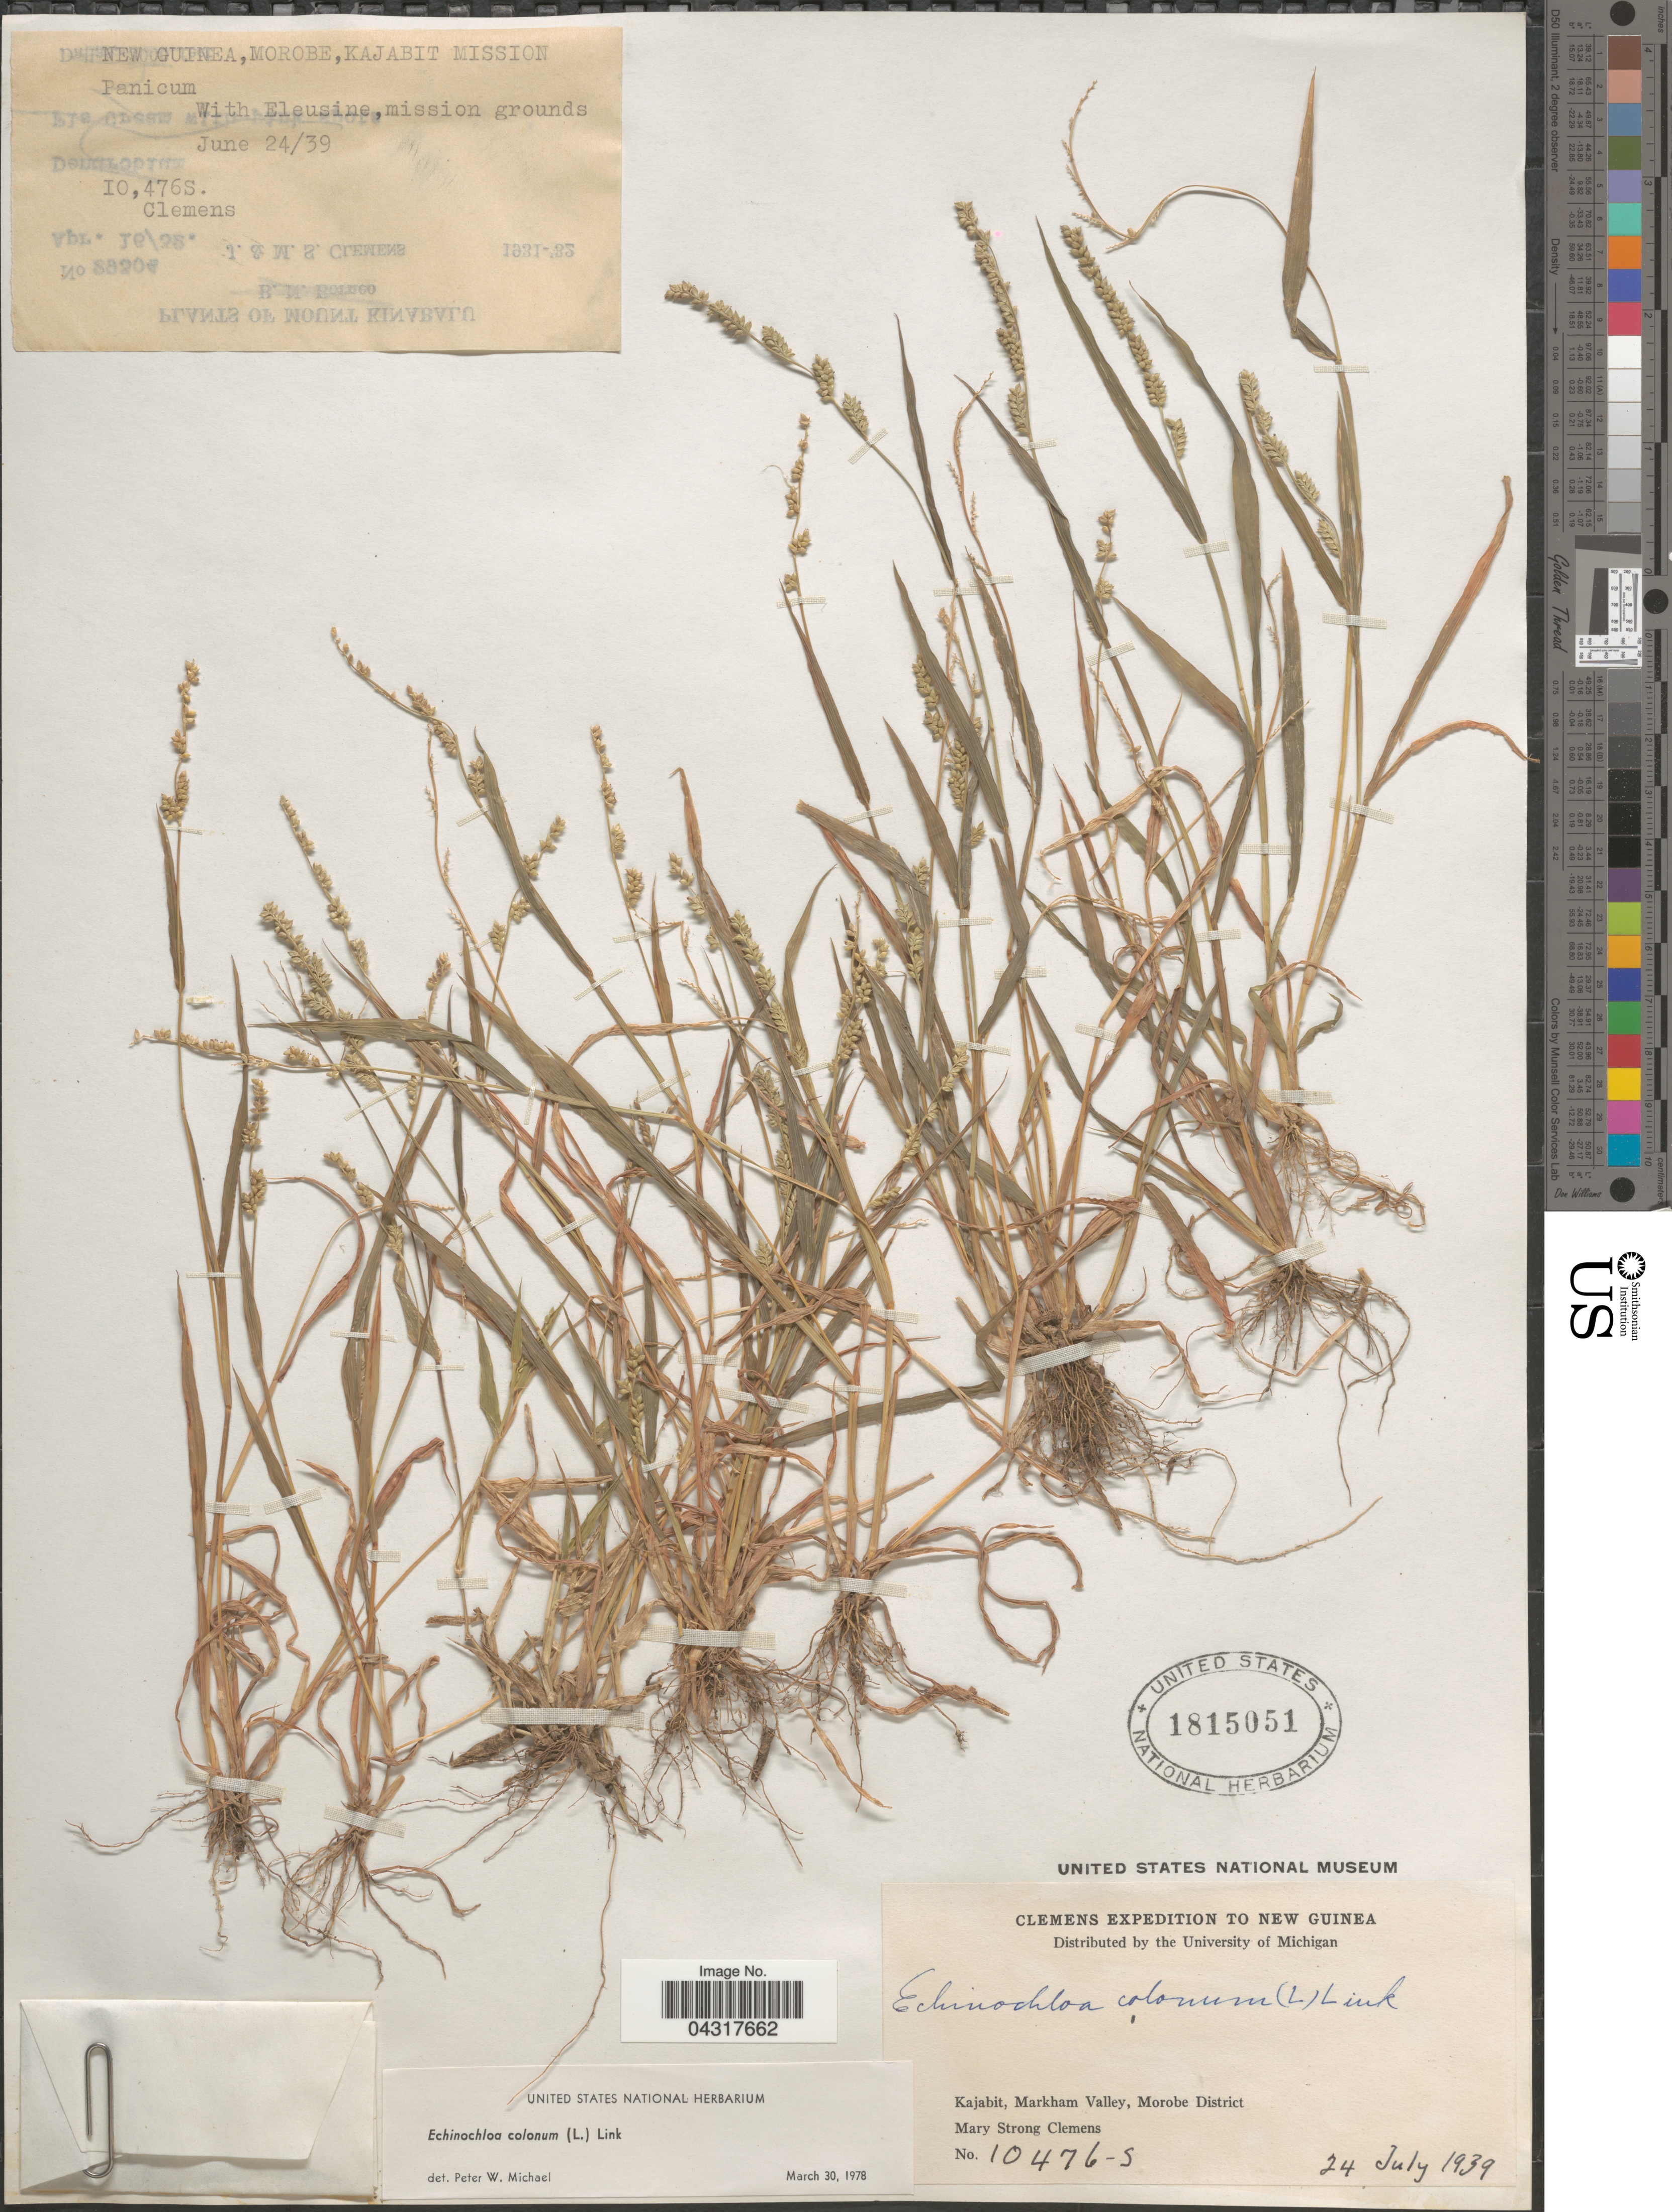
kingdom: Plantae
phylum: Tracheophyta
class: Liliopsida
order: Poales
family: Poaceae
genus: Echinochloa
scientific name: Echinochloa colona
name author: (L.) Link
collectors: M. S. Clemens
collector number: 10476-S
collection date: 1939-07-24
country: Papua New Guinea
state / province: Morobe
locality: Clemens Expedition to New Guinea. Kajabit, Markham Valley, Morobe District. New Guinea, Morobe, Kajabit Mission.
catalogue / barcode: US 1815051